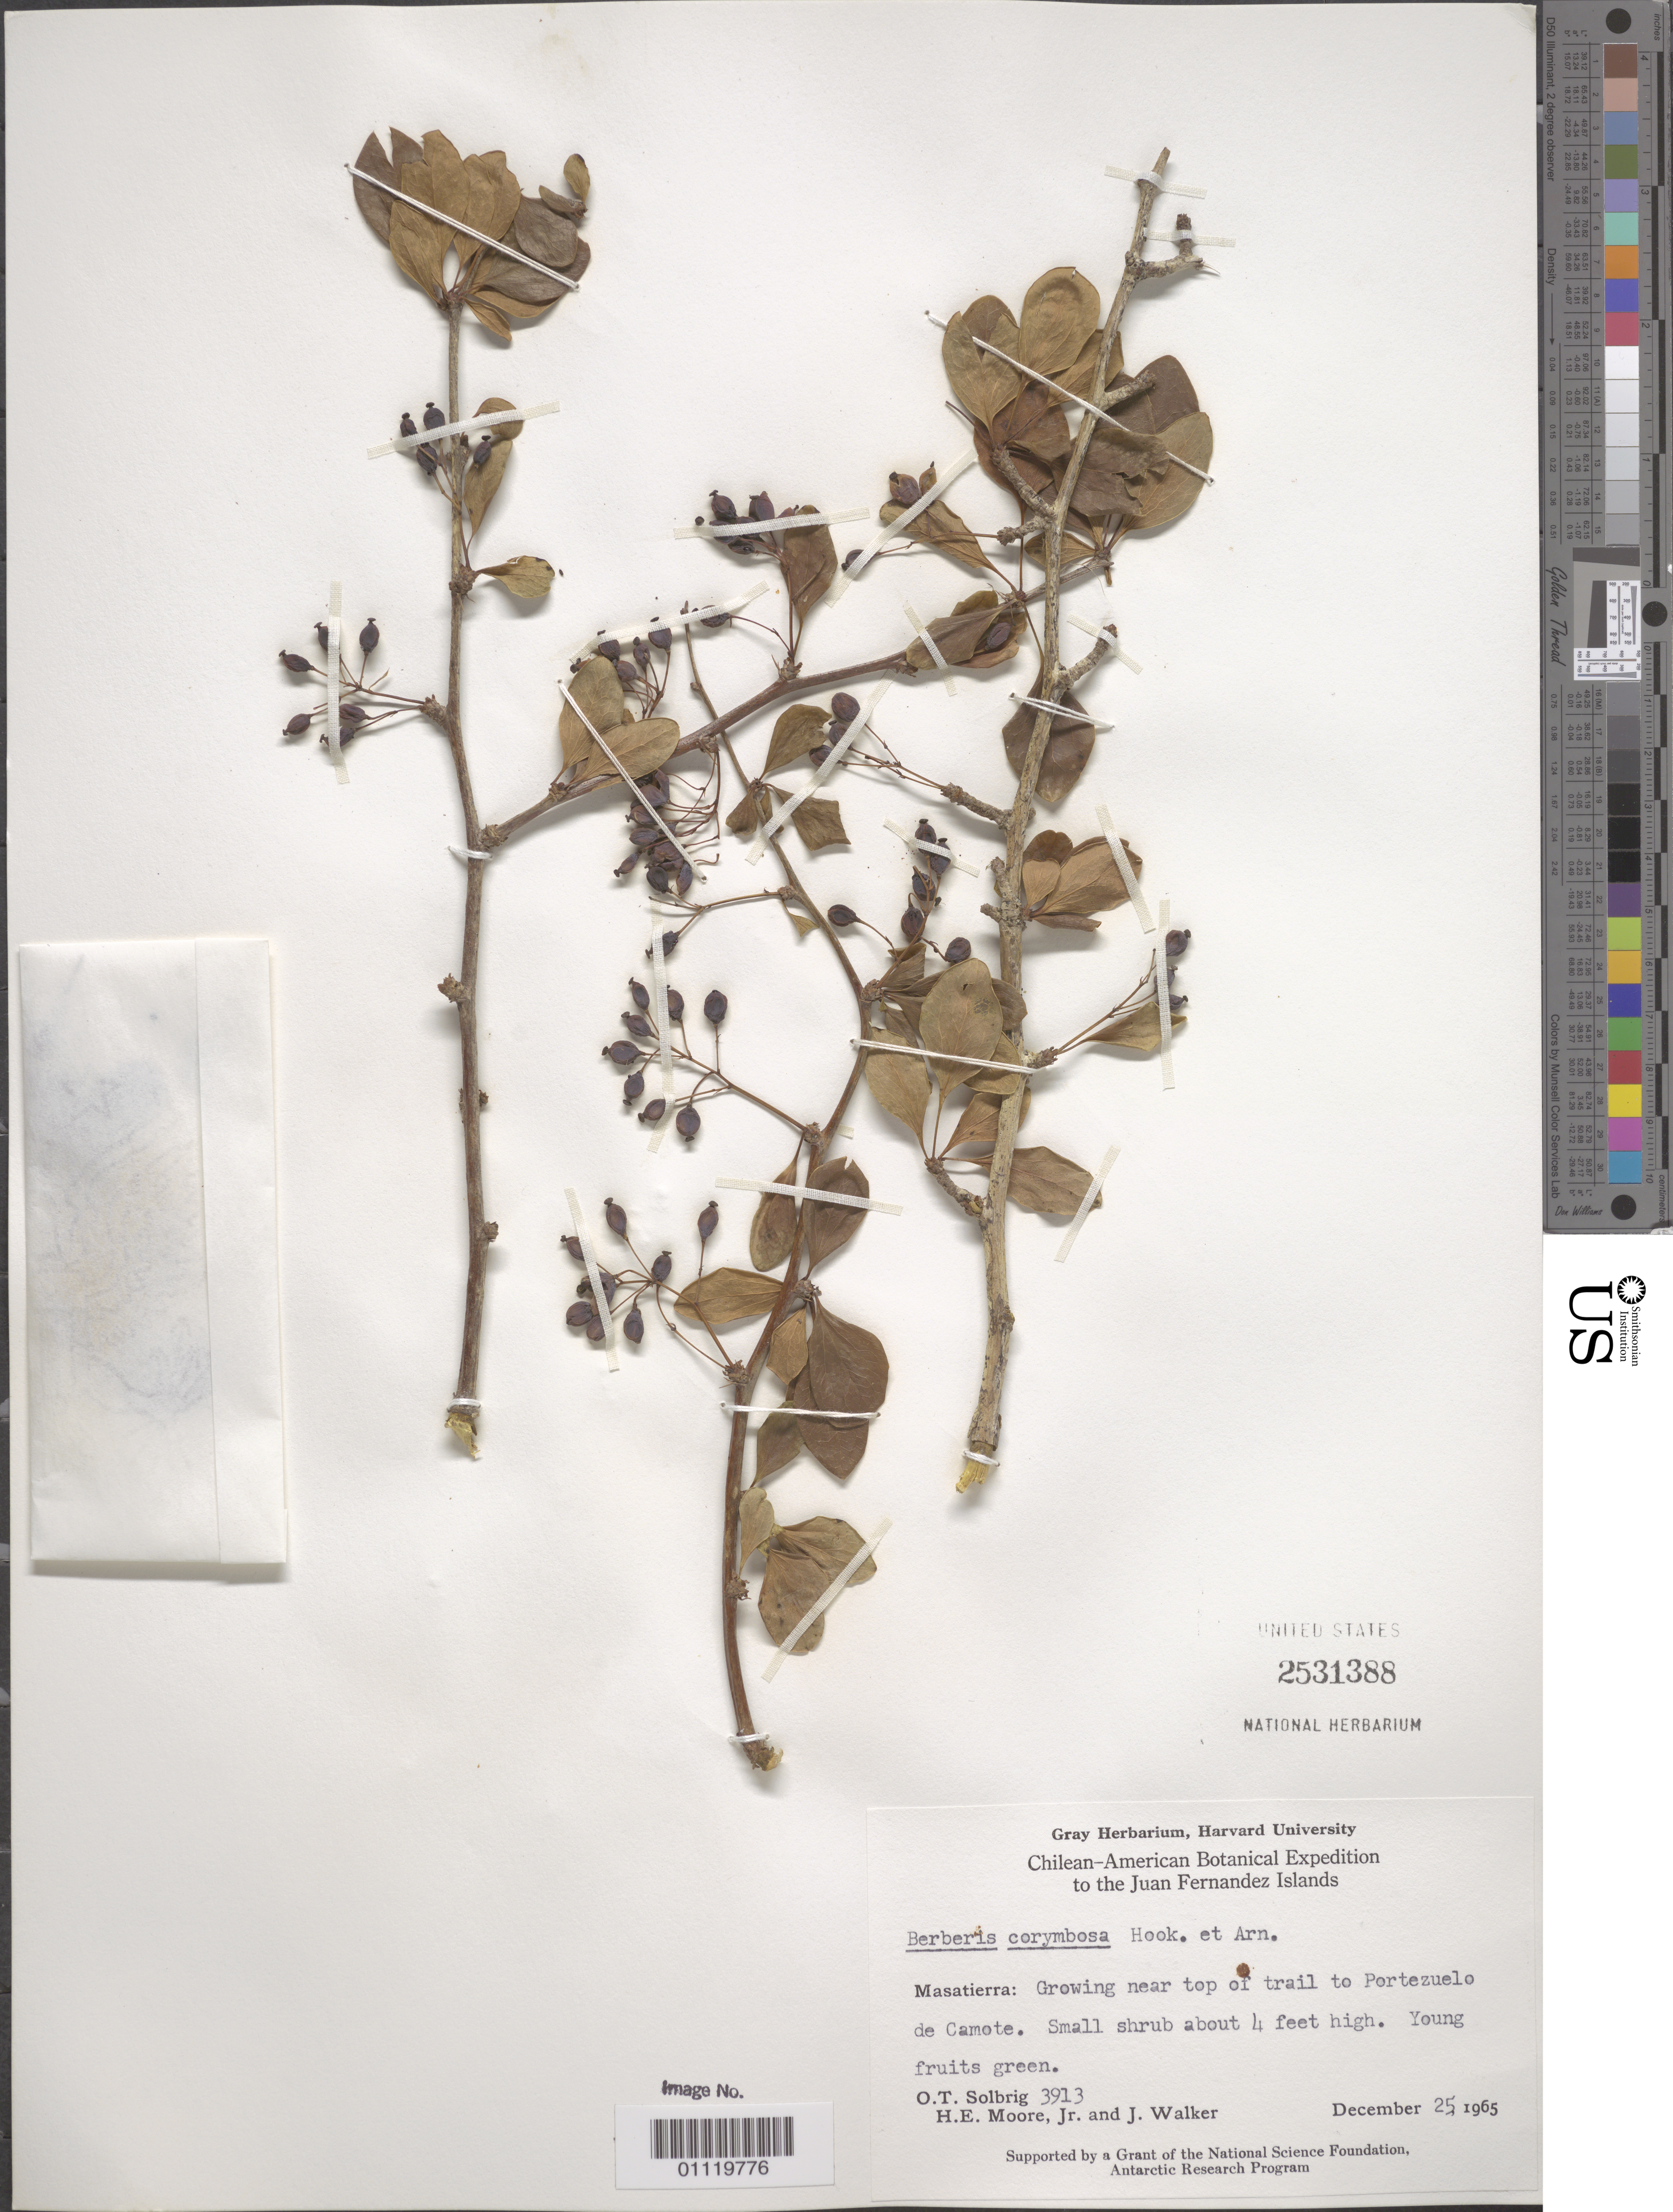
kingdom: Plantae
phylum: Tracheophyta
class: Magnoliopsida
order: Ranunculales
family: Berberidaceae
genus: Berberis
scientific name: Berberis corymbosa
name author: Hook. & Arn.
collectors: O. T. Solbrig, H. E. Moore & J. Walker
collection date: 1965-12-25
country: Chile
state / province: Valparaíso (V)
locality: Masatierra Island. Growing near top of trail to Portezuelo de Camote. Juan Fernandez Islands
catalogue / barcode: US 2531388